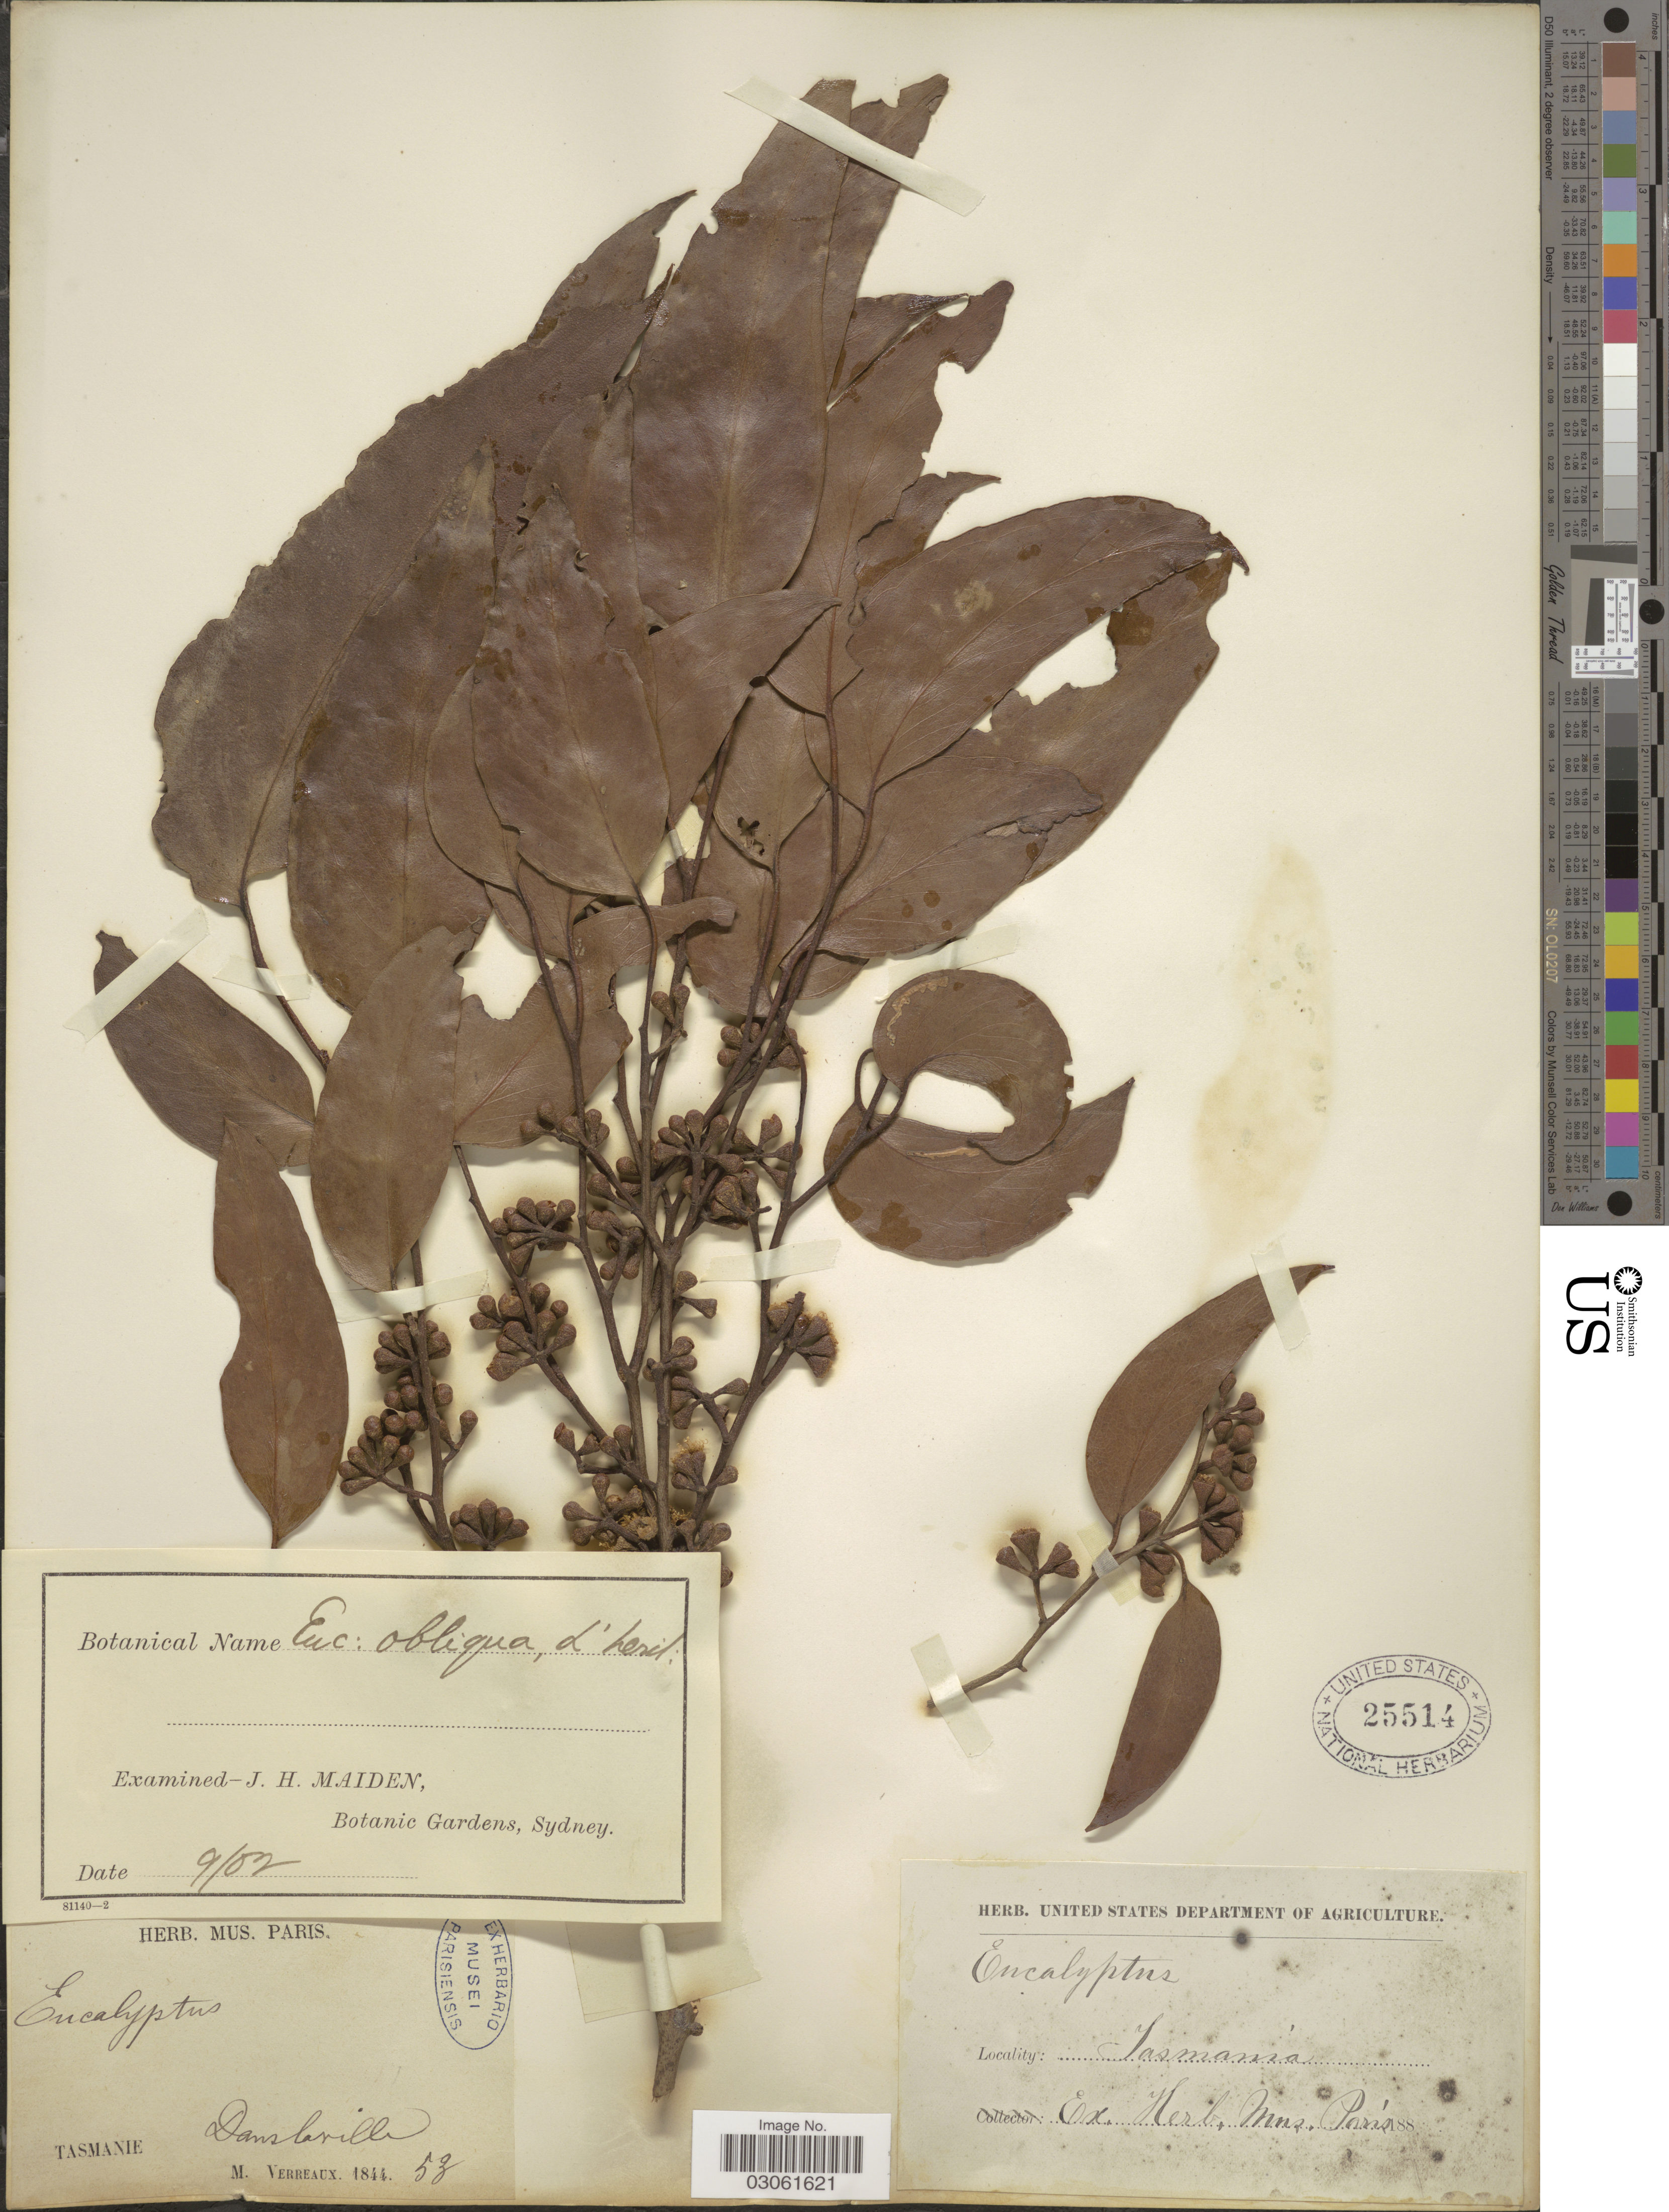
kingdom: Plantae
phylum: Tracheophyta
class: Magnoliopsida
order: Myrtales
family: Myrtaceae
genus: Eucalyptus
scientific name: Eucalyptus obliqua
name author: L'Hér.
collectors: M. Verreaux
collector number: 53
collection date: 1844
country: Australia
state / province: Tasmania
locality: Dans la villa.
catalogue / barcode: US 25514